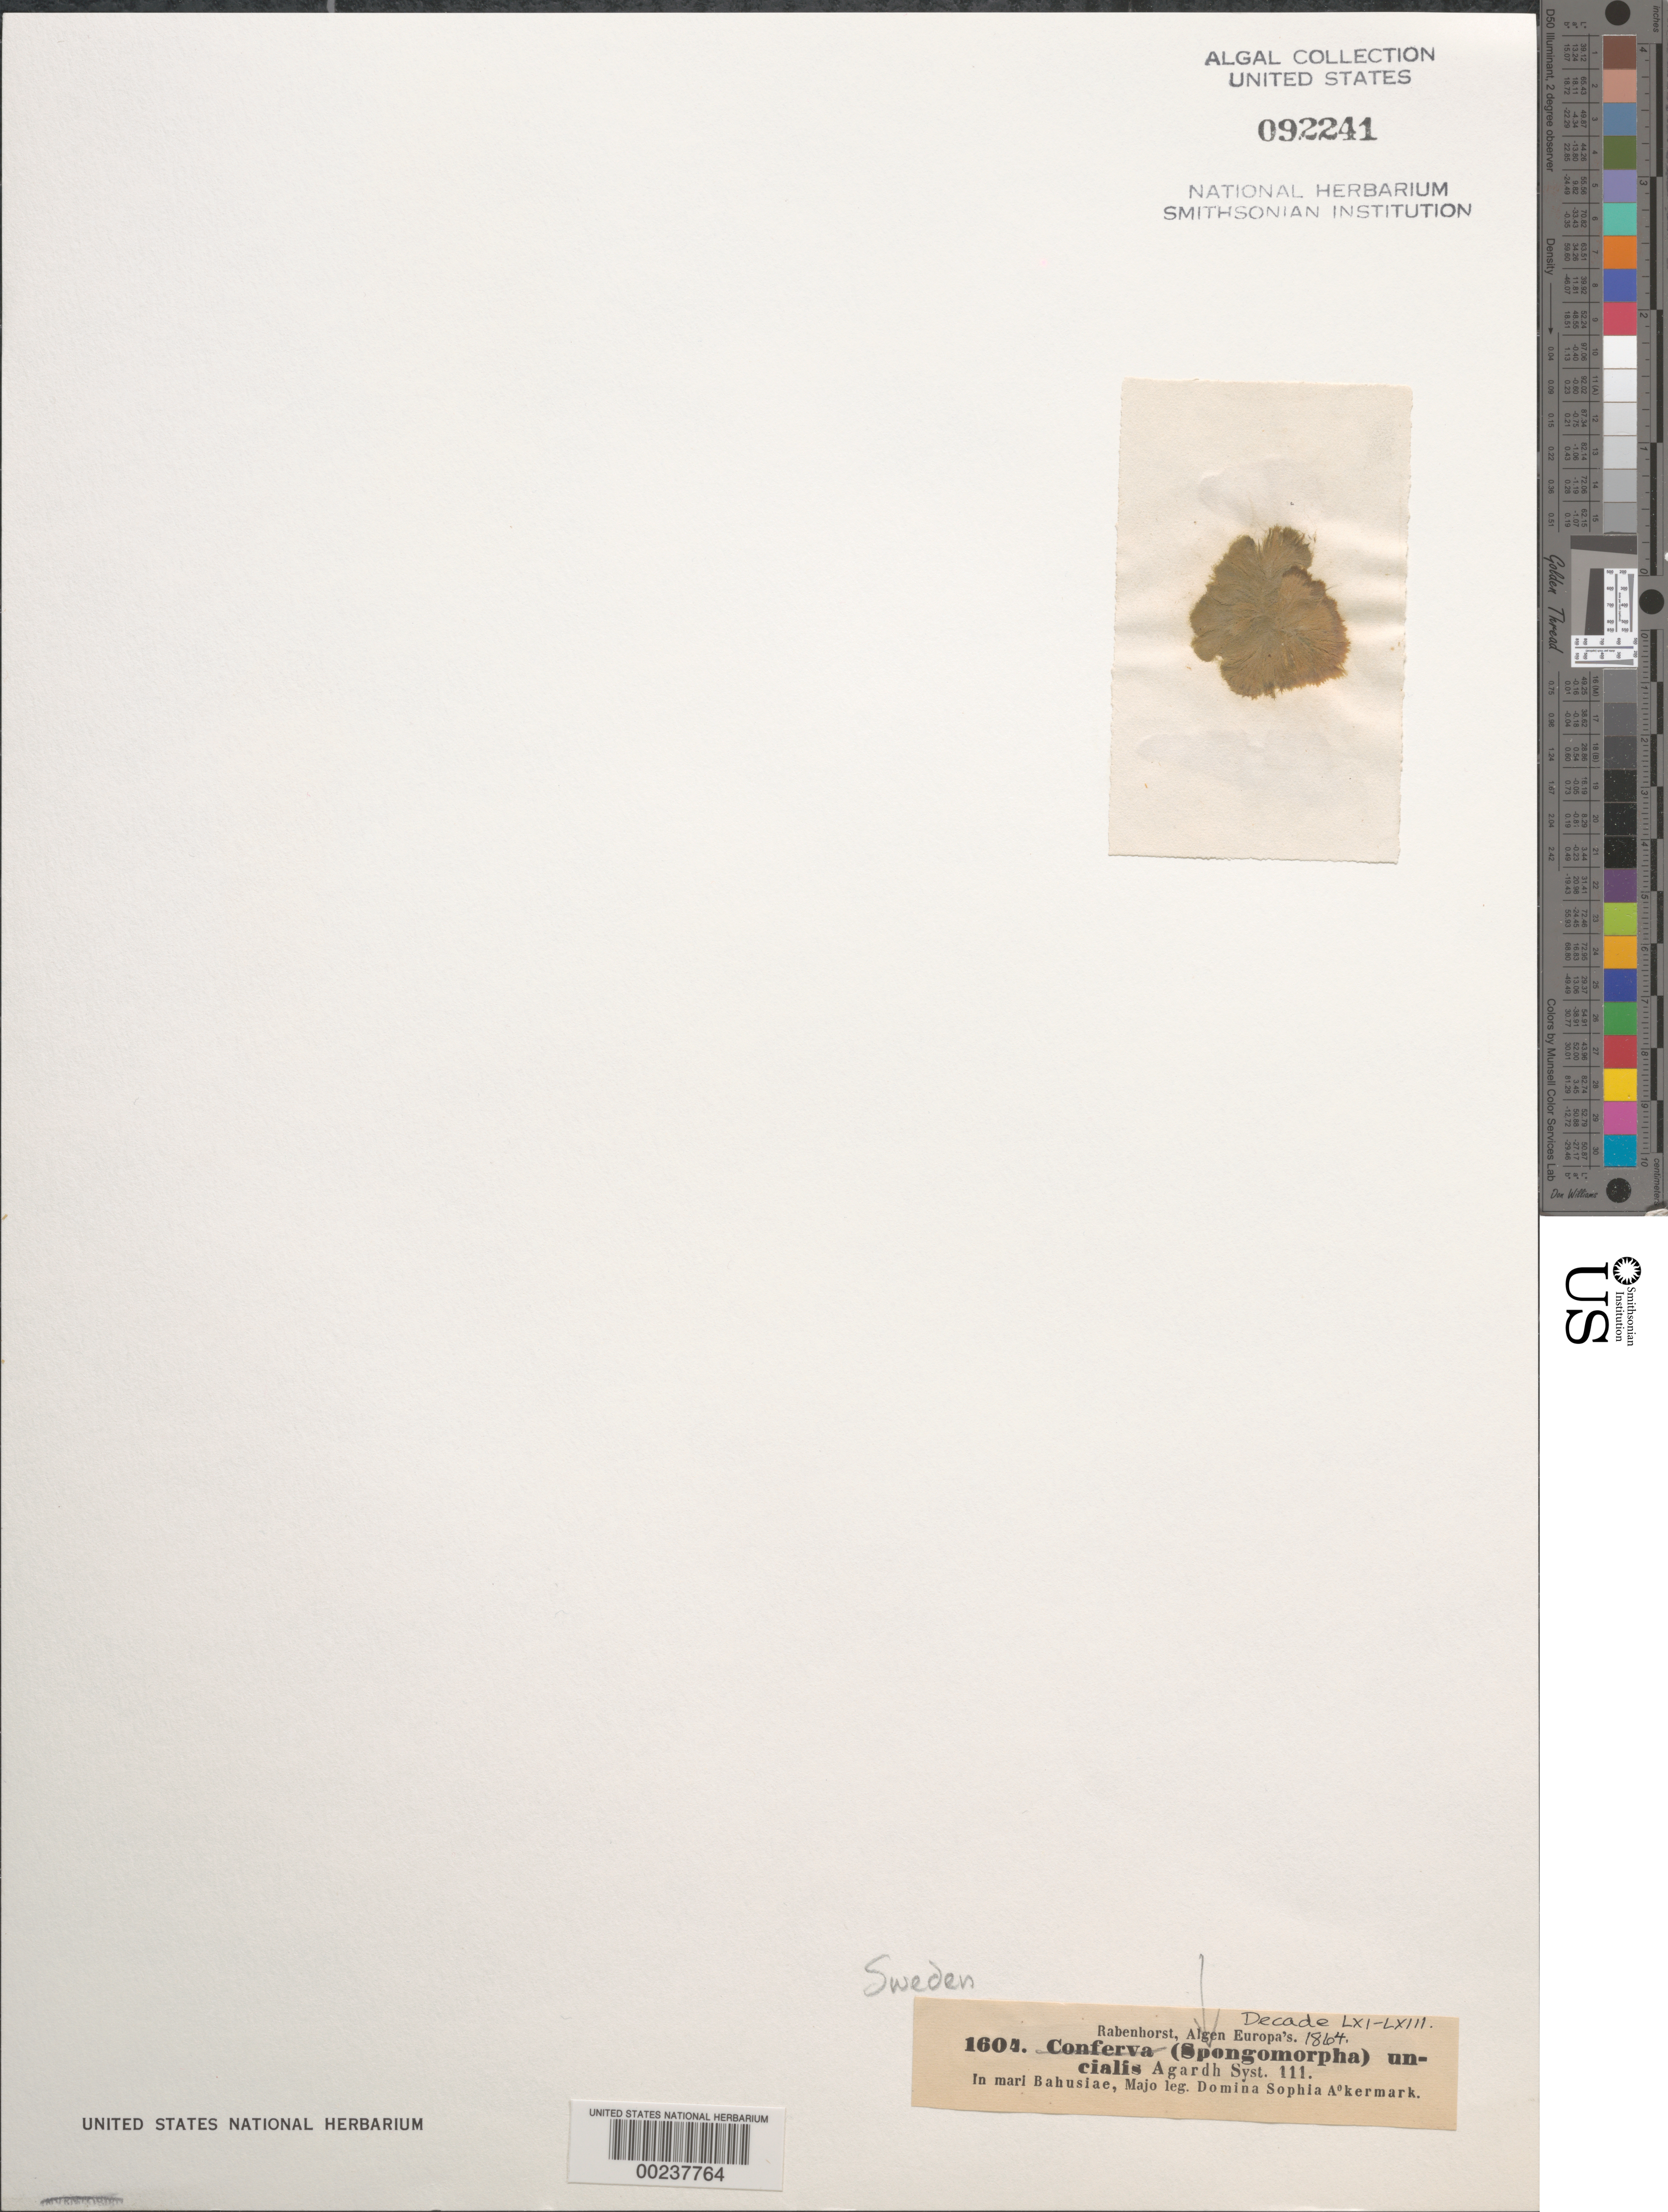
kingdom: Plantae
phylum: Chlorophyta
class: Ulvophyceae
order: Ulotrichales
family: Ulotrichaceae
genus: Spongomorpha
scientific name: Spongomorpha aeruginosa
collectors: S. Akermark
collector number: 1604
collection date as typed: May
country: Sweden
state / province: Västra Götaland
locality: Bohus Bay (Mari Bahusiae)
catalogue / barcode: US 92241